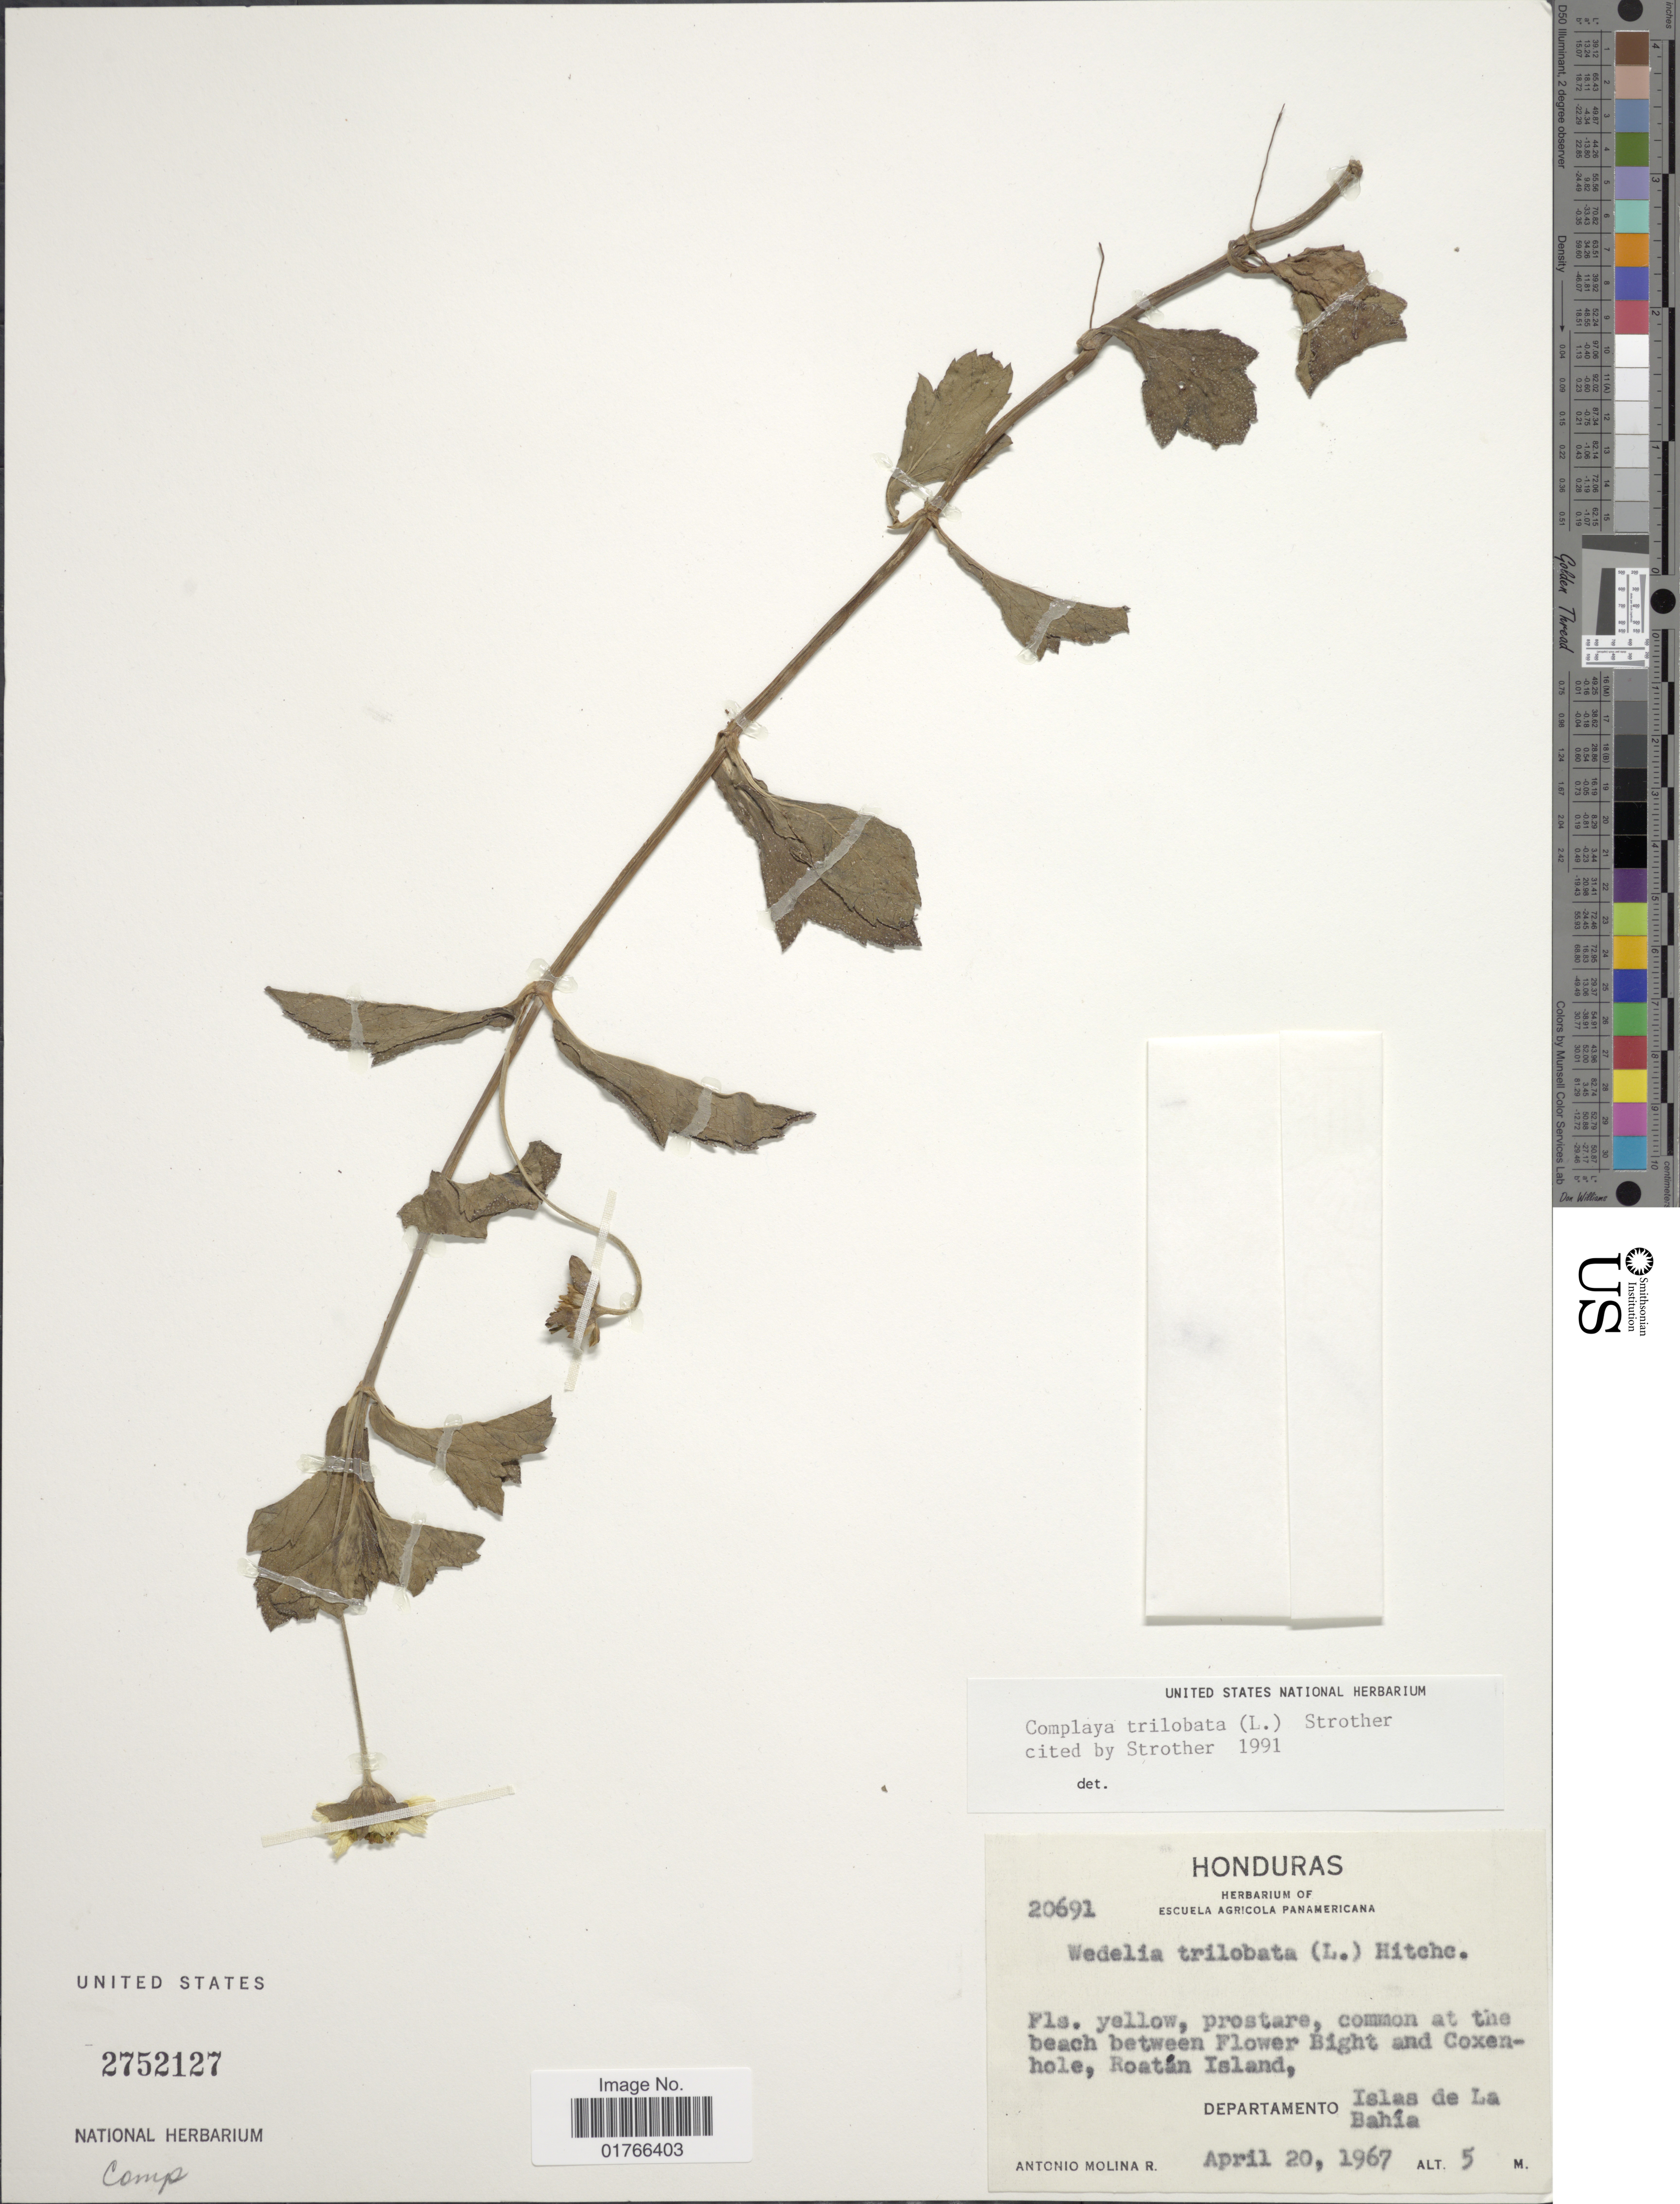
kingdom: Plantae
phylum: Tracheophyta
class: Magnoliopsida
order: Asterales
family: Asteraceae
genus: Sphagneticola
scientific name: Sphagneticola trilobata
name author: (L.) Pruski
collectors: A. Molina R.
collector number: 20691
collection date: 1967-04-20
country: Honduras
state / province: Islas de la Bahía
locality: Between Flower Bight and Coxenhole, Roatan Island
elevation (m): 5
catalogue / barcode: US 2752127